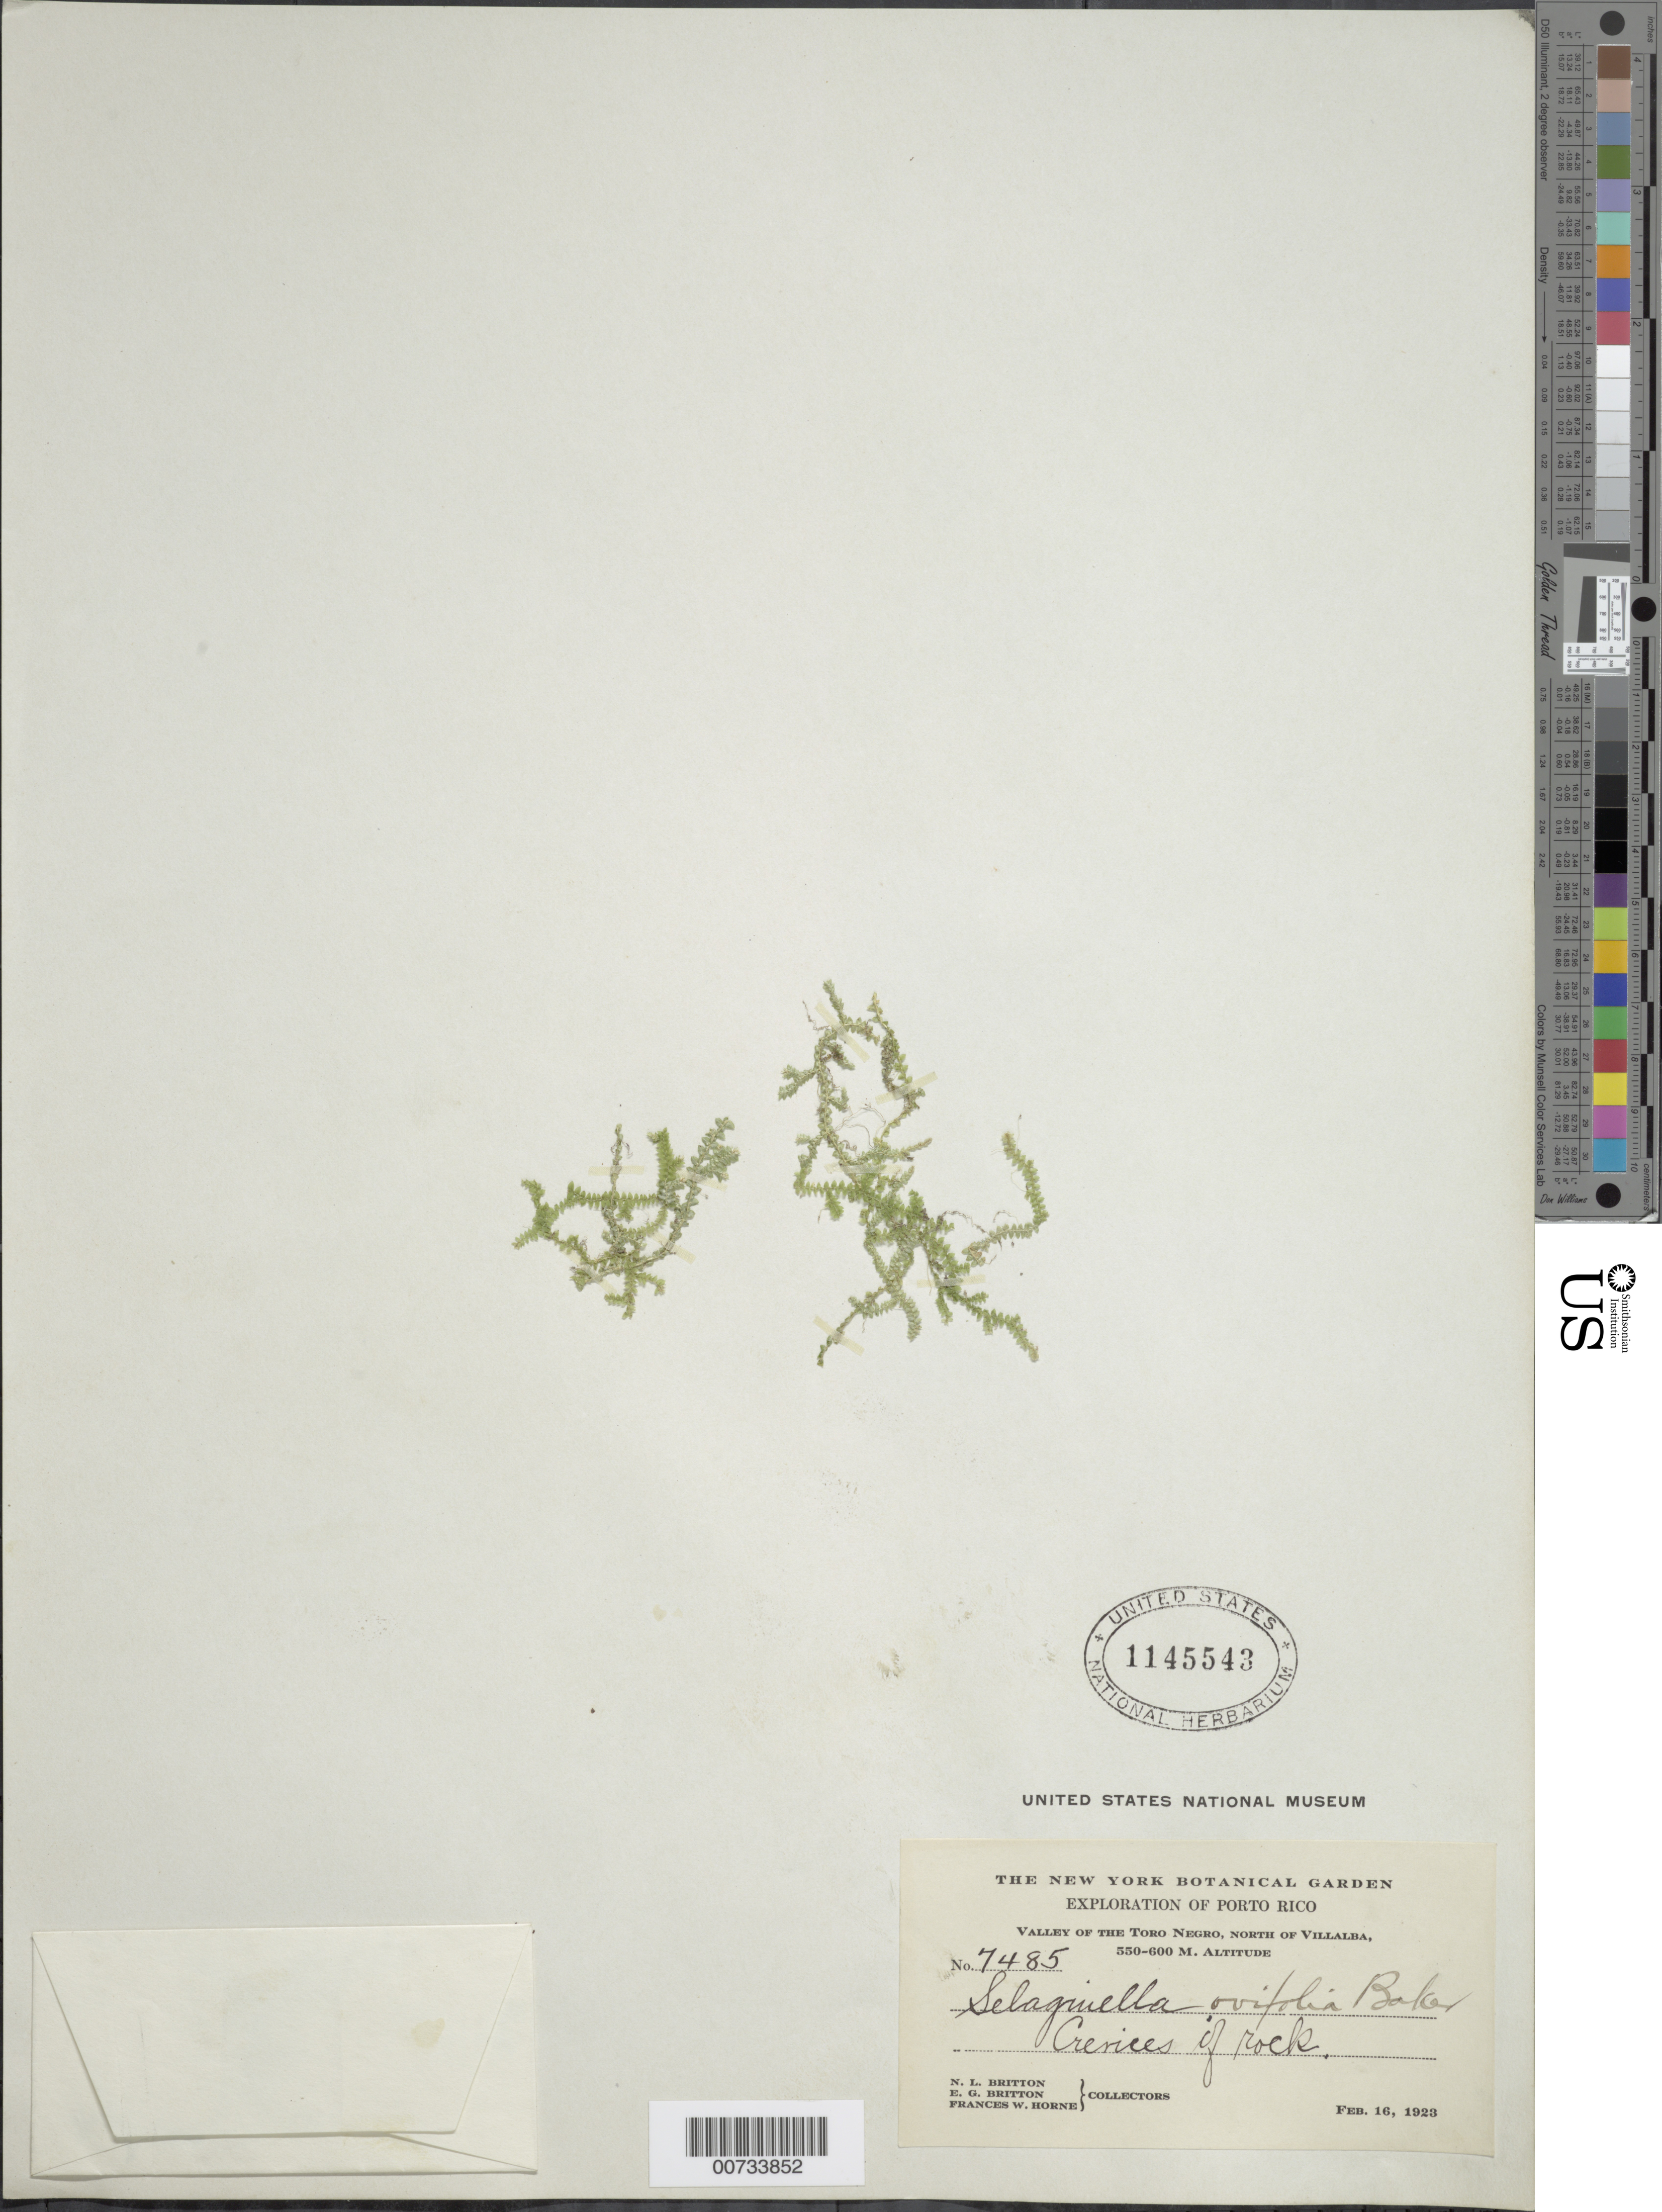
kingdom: Plantae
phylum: Tracheophyta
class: Lycopodiopsida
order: Selaginellales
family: Selaginellaceae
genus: Selaginella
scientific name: Selaginella ovifolia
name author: Baker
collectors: N. Britton, E. G. Britton & F. W. Horne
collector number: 7485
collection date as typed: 16 Feb 1923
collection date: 1923-02-16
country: Puerto Rico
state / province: Villalba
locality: Toro Negro, N of Villalba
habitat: Valley, crevices of rocks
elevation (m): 550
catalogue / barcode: US 1145543